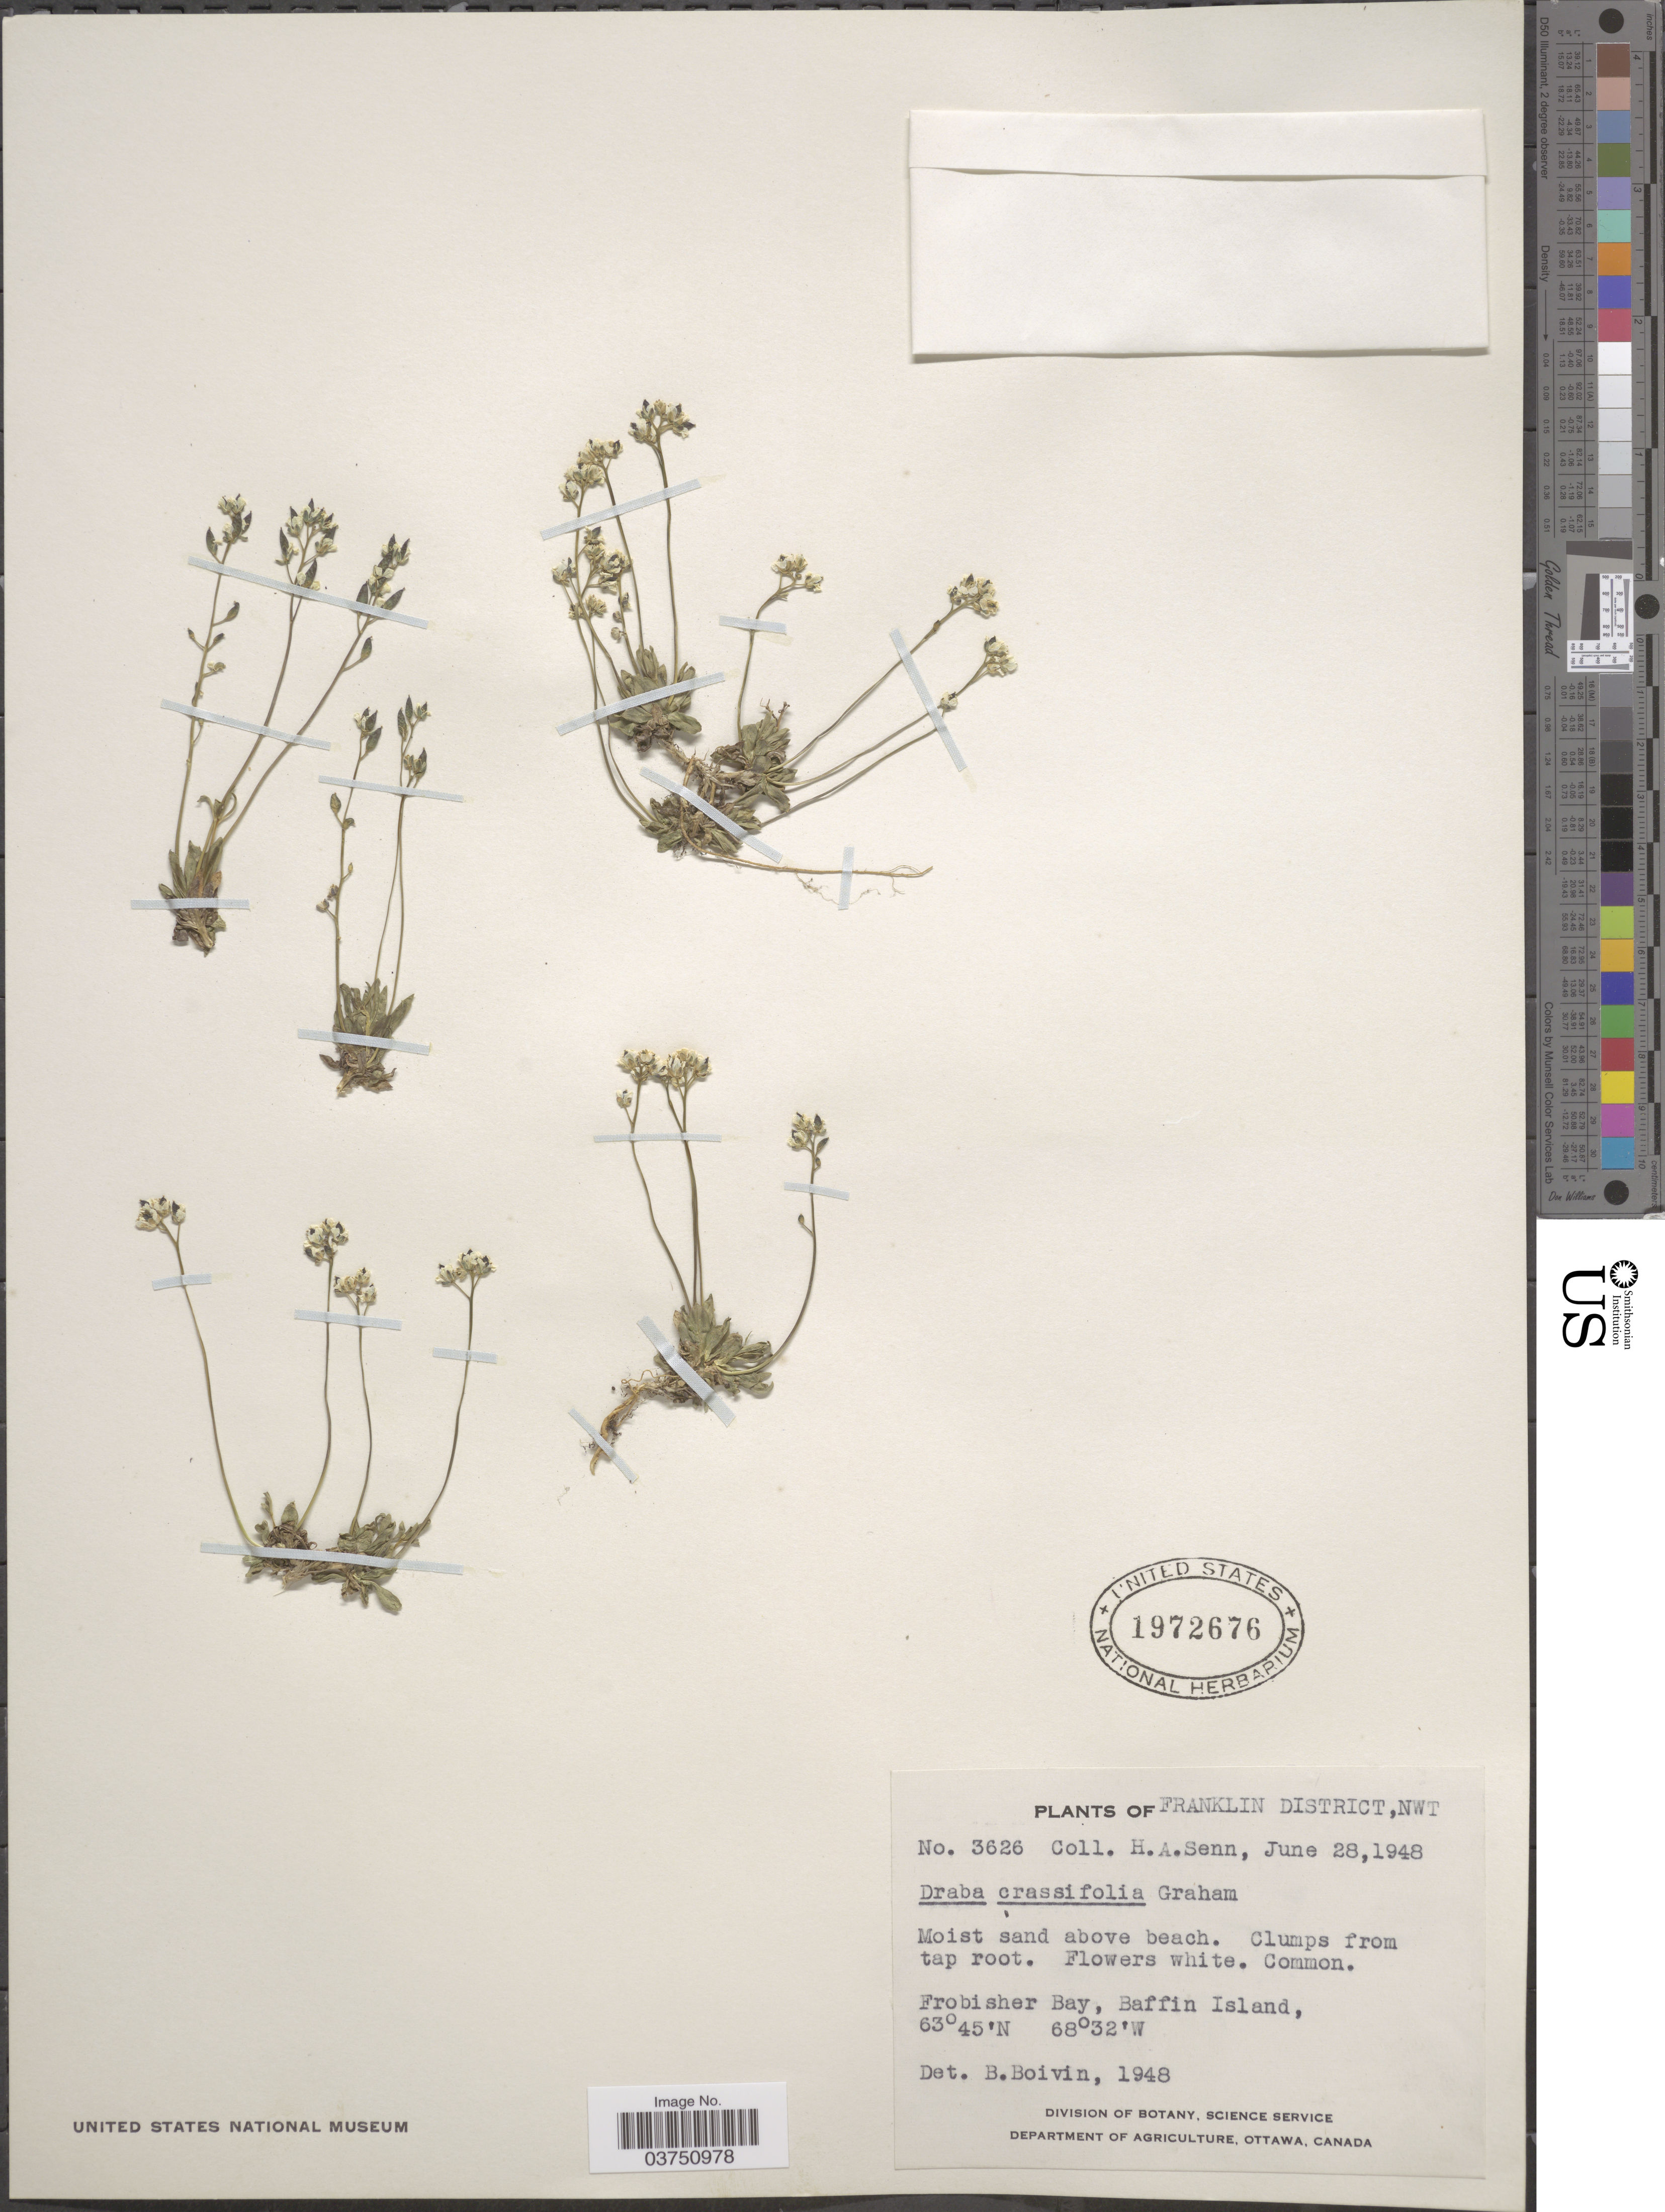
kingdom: Plantae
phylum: Tracheophyta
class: Magnoliopsida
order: Brassicales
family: Brassicaceae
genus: Draba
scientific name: Draba crassifolia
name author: Graham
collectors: H. Senn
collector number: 3626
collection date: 1948-06-28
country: Canada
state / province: Northwest Territories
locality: Franklin District. Frobisher Bay, Baffin Island.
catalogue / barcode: US 1972676